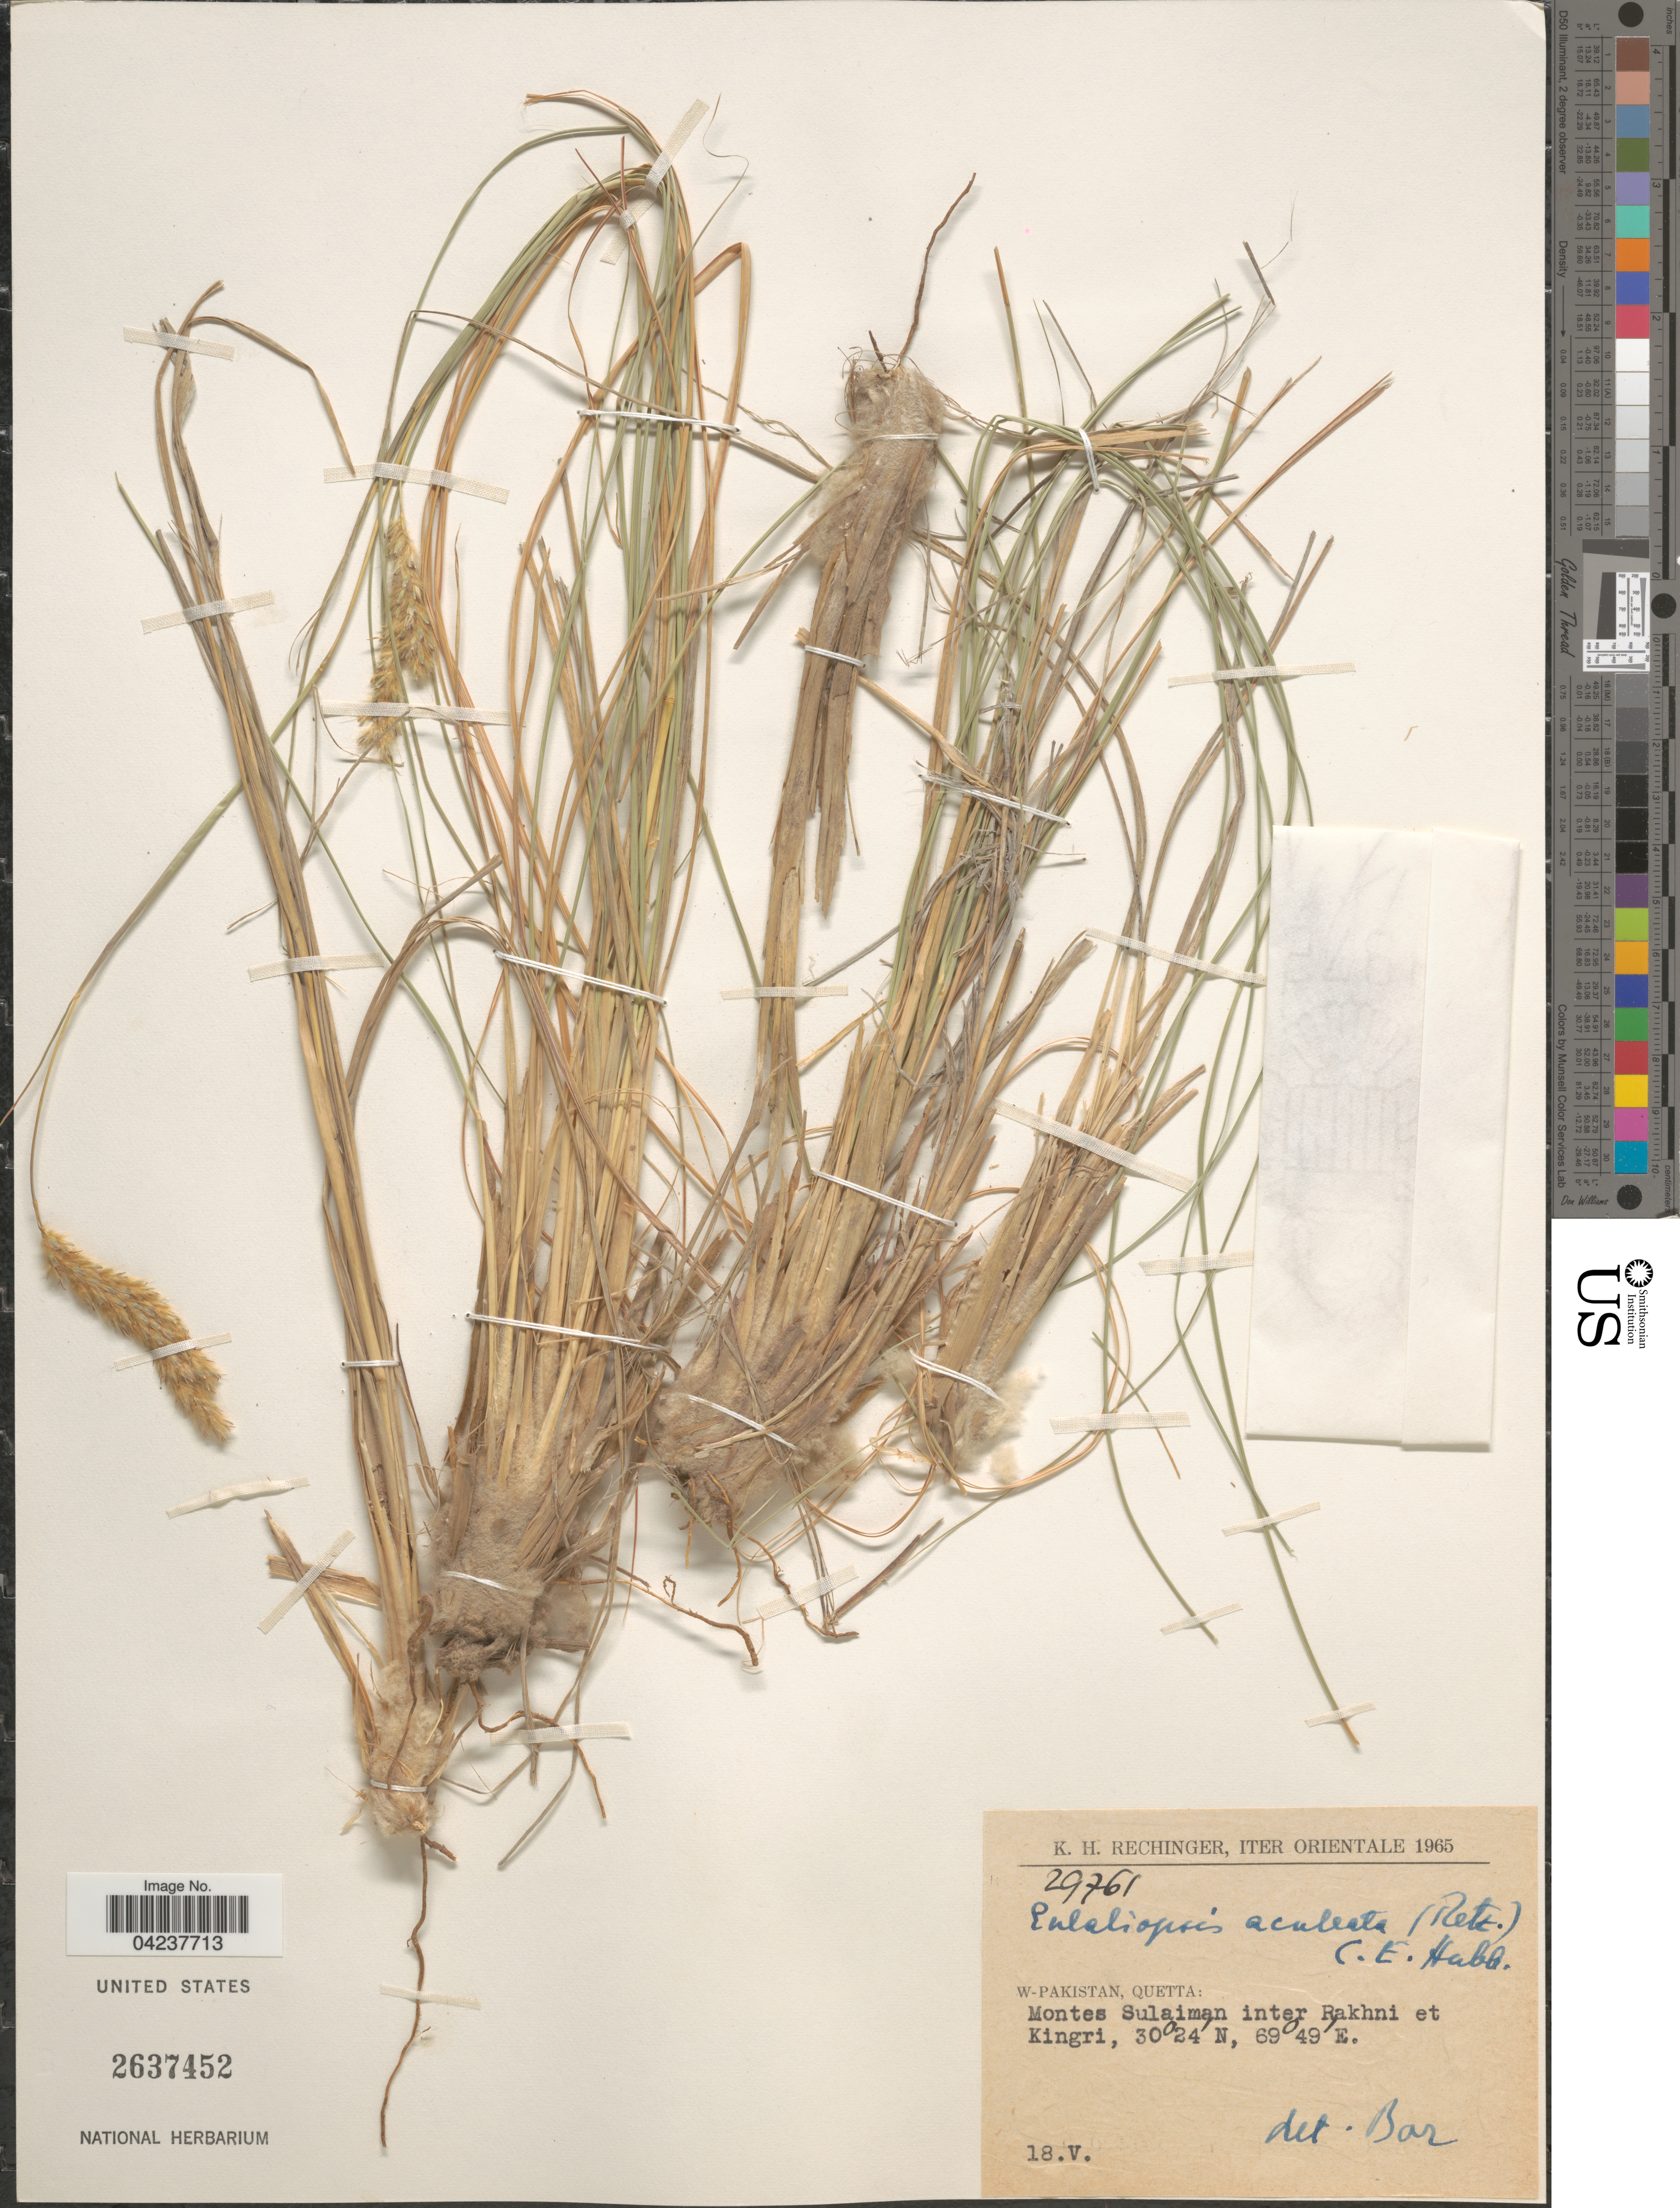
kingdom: Plantae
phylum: Tracheophyta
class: Liliopsida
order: Poales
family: Poaceae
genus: Eulaliopsis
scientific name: Eulaliopsis binata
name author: (Retz.) C. E. Hubb.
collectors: K. H. Rechinger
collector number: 29761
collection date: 1965-05-18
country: Iraq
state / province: As Sulaymānīyah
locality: Iter Orientale 1965. W-Pakistan, Quetta: Montes Sulaiman inter Rakhni et Kingri.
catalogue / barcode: US 2637452